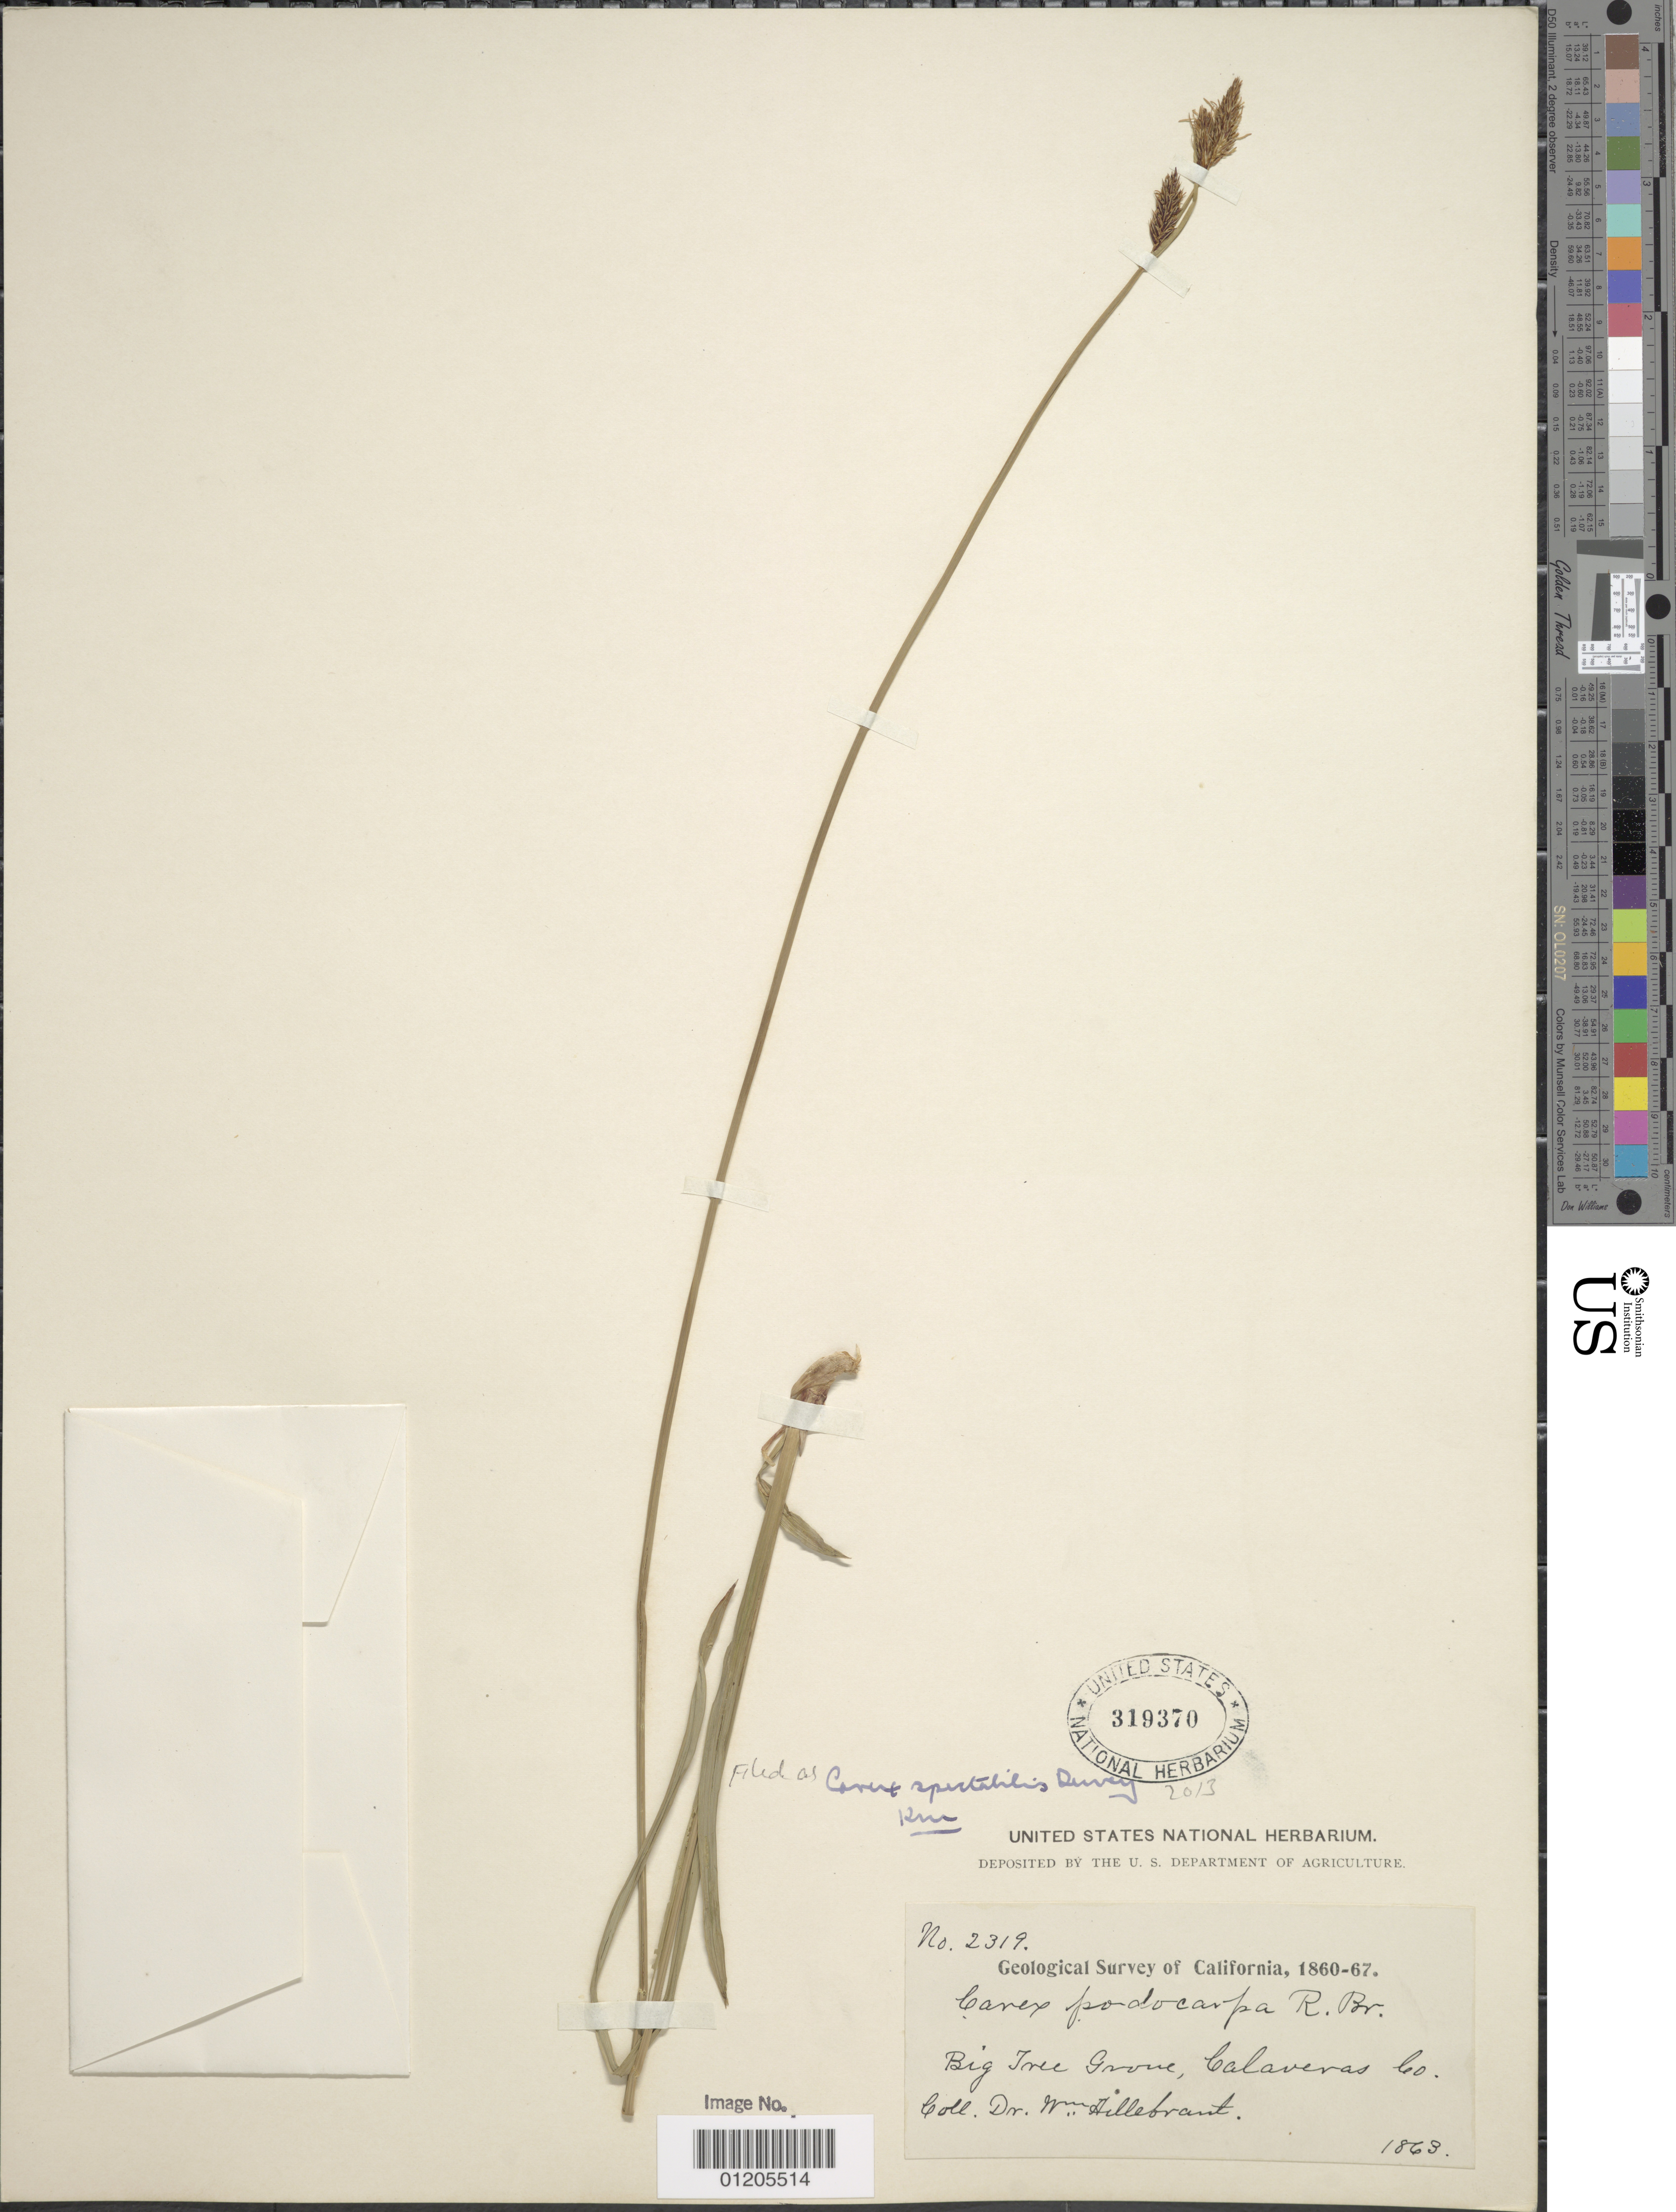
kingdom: Plantae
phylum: Tracheophyta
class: Liliopsida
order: Poales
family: Cyperaceae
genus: Carex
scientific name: Carex spectabilis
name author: Dewey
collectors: W. Hillebrand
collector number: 2319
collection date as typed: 1863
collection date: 1863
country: United States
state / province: California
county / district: Calaveras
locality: Big Trees.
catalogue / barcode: US 319370